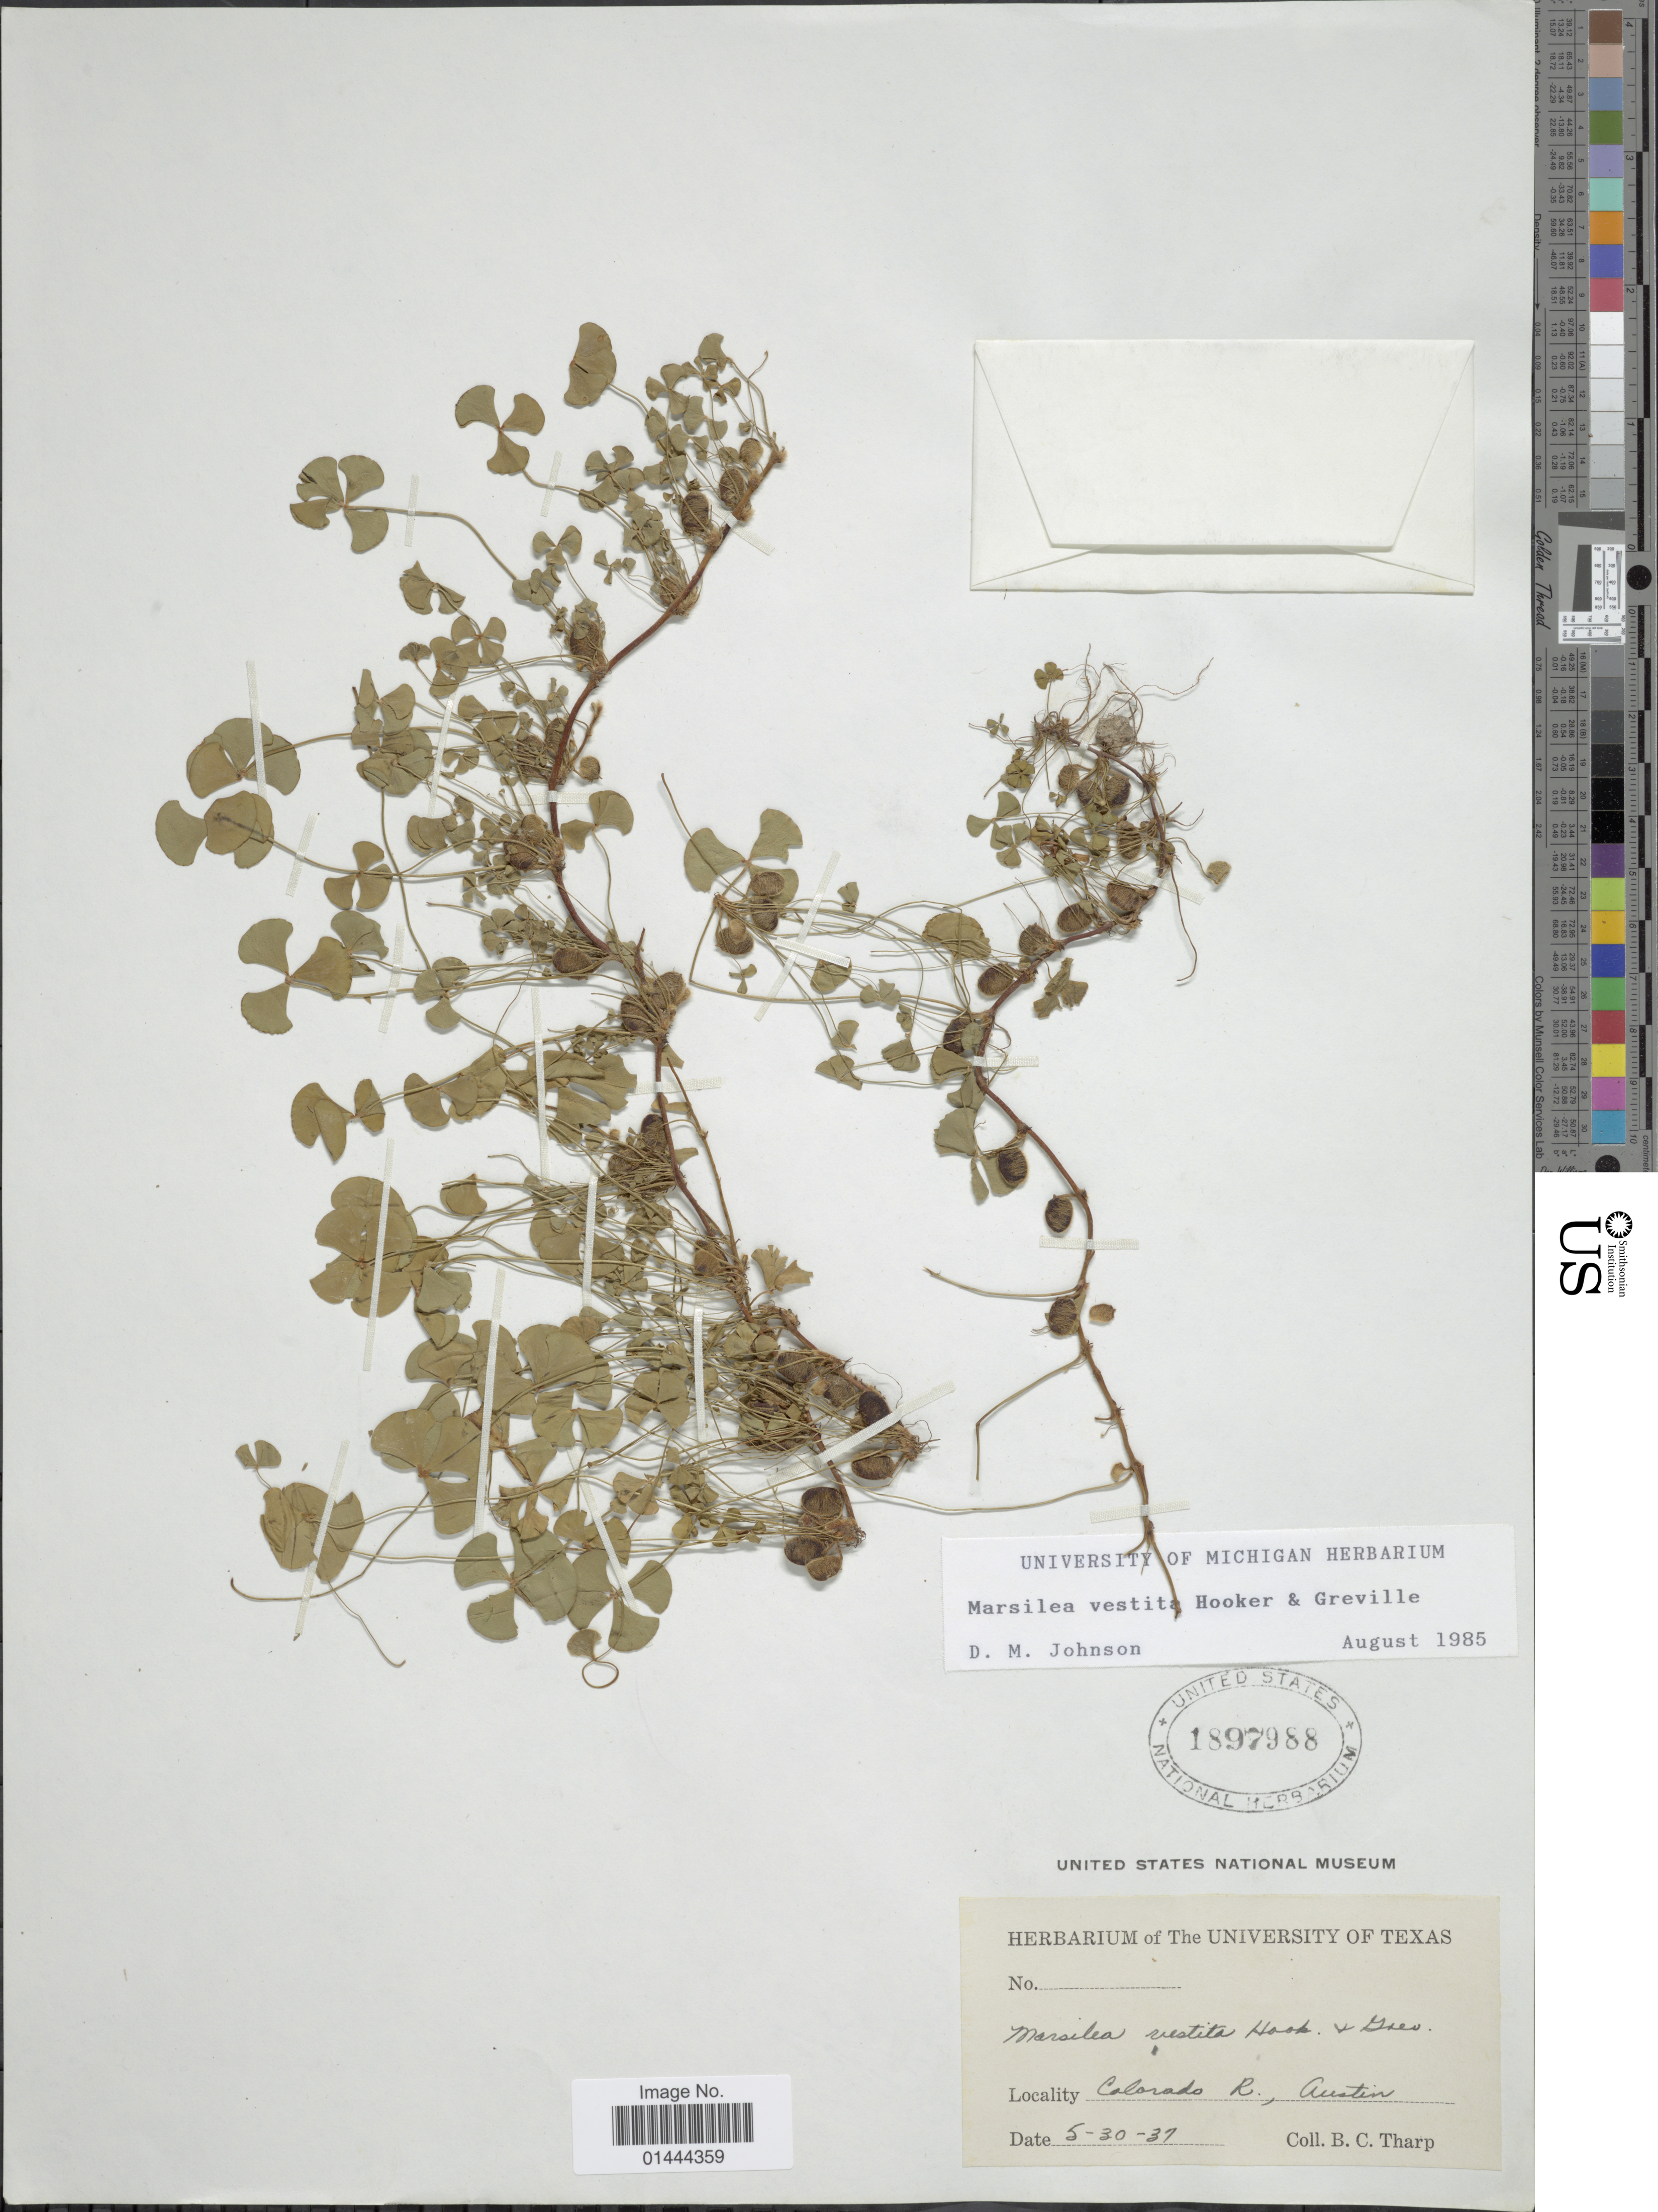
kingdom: Plantae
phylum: Tracheophyta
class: Polypodiopsida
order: Salviniales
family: Marsileaceae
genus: Marsilea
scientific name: Marsilea vestita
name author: Hook. & Grev.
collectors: B. C. Tharp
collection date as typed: Transcribed d/m/y: 30/5/37; t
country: United States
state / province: Colorado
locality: Colorado R., Austin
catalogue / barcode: US 1897988